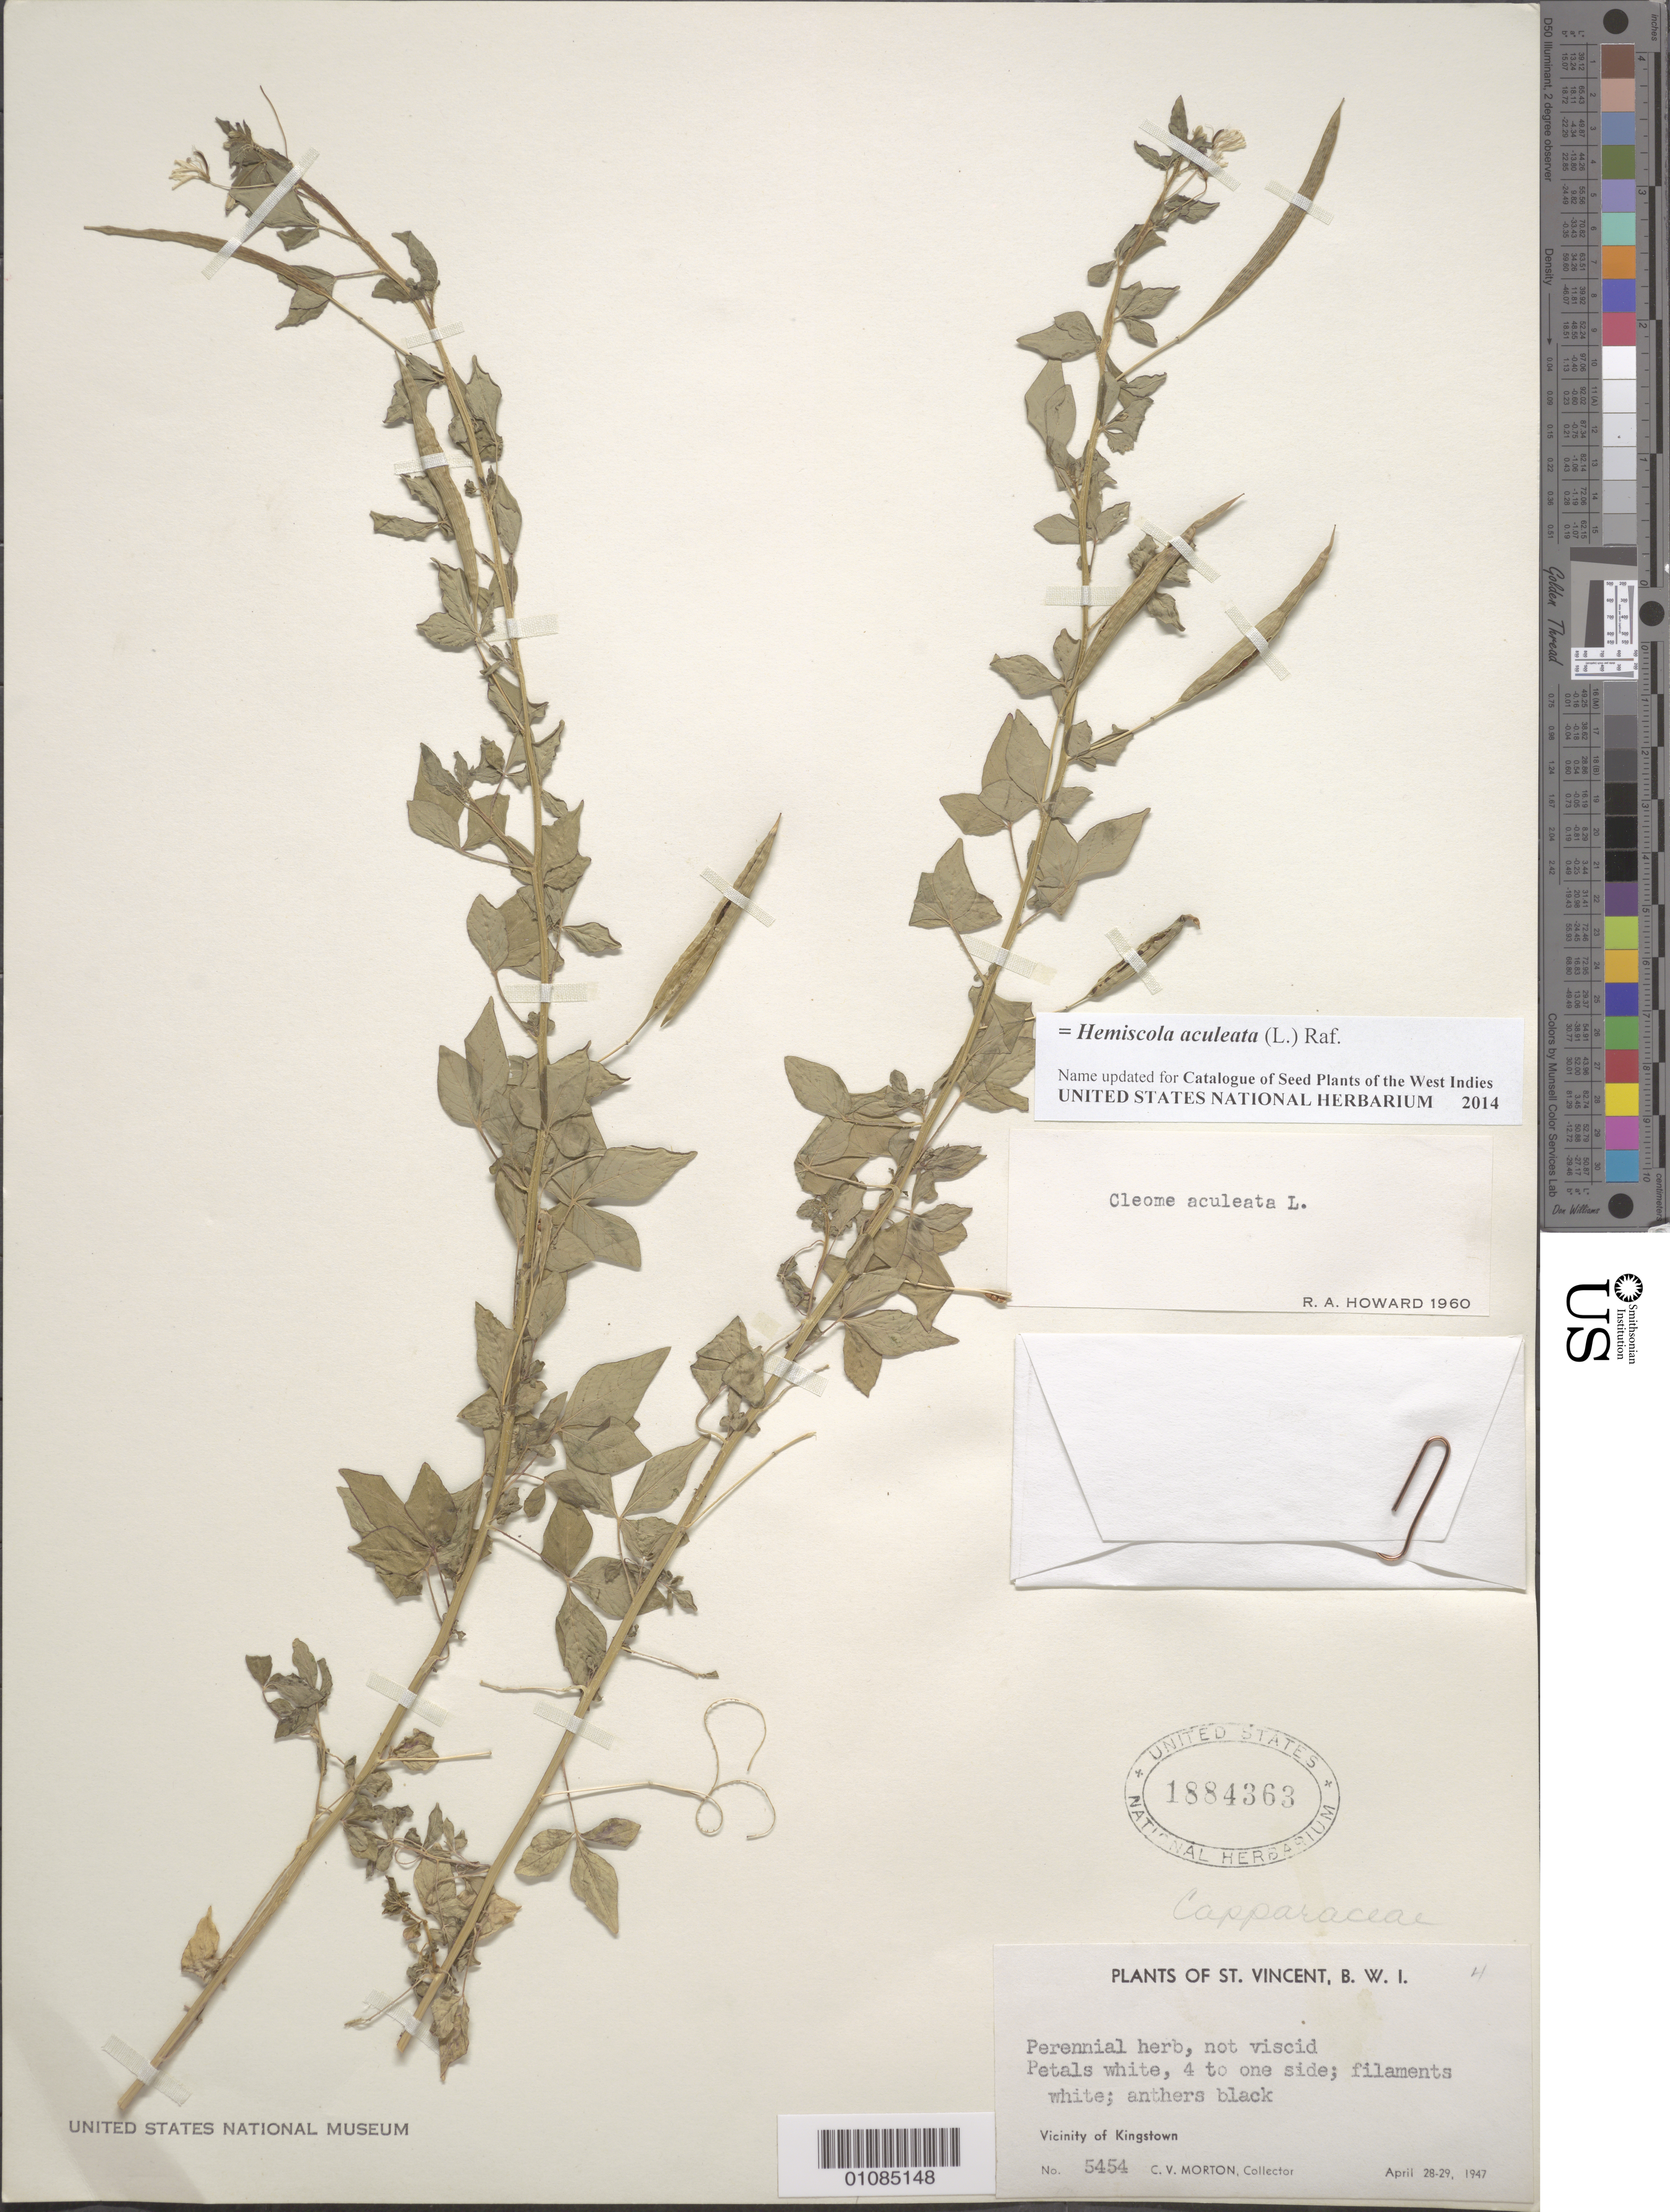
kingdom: Plantae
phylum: Tracheophyta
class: Magnoliopsida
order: Brassicales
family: Cleomaceae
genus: Tarenaya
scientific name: Tarenaya aculeata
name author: (L.) Soares Neto & Roalson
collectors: C. V. Morton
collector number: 5454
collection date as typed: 28 Apr 1947 to 29 Apr 1947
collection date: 1947-04-28/1947-04-29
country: St. Vincent - Grenadines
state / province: Saint George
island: St. Vincent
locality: Vicinity of Kingstown.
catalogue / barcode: US 1884363